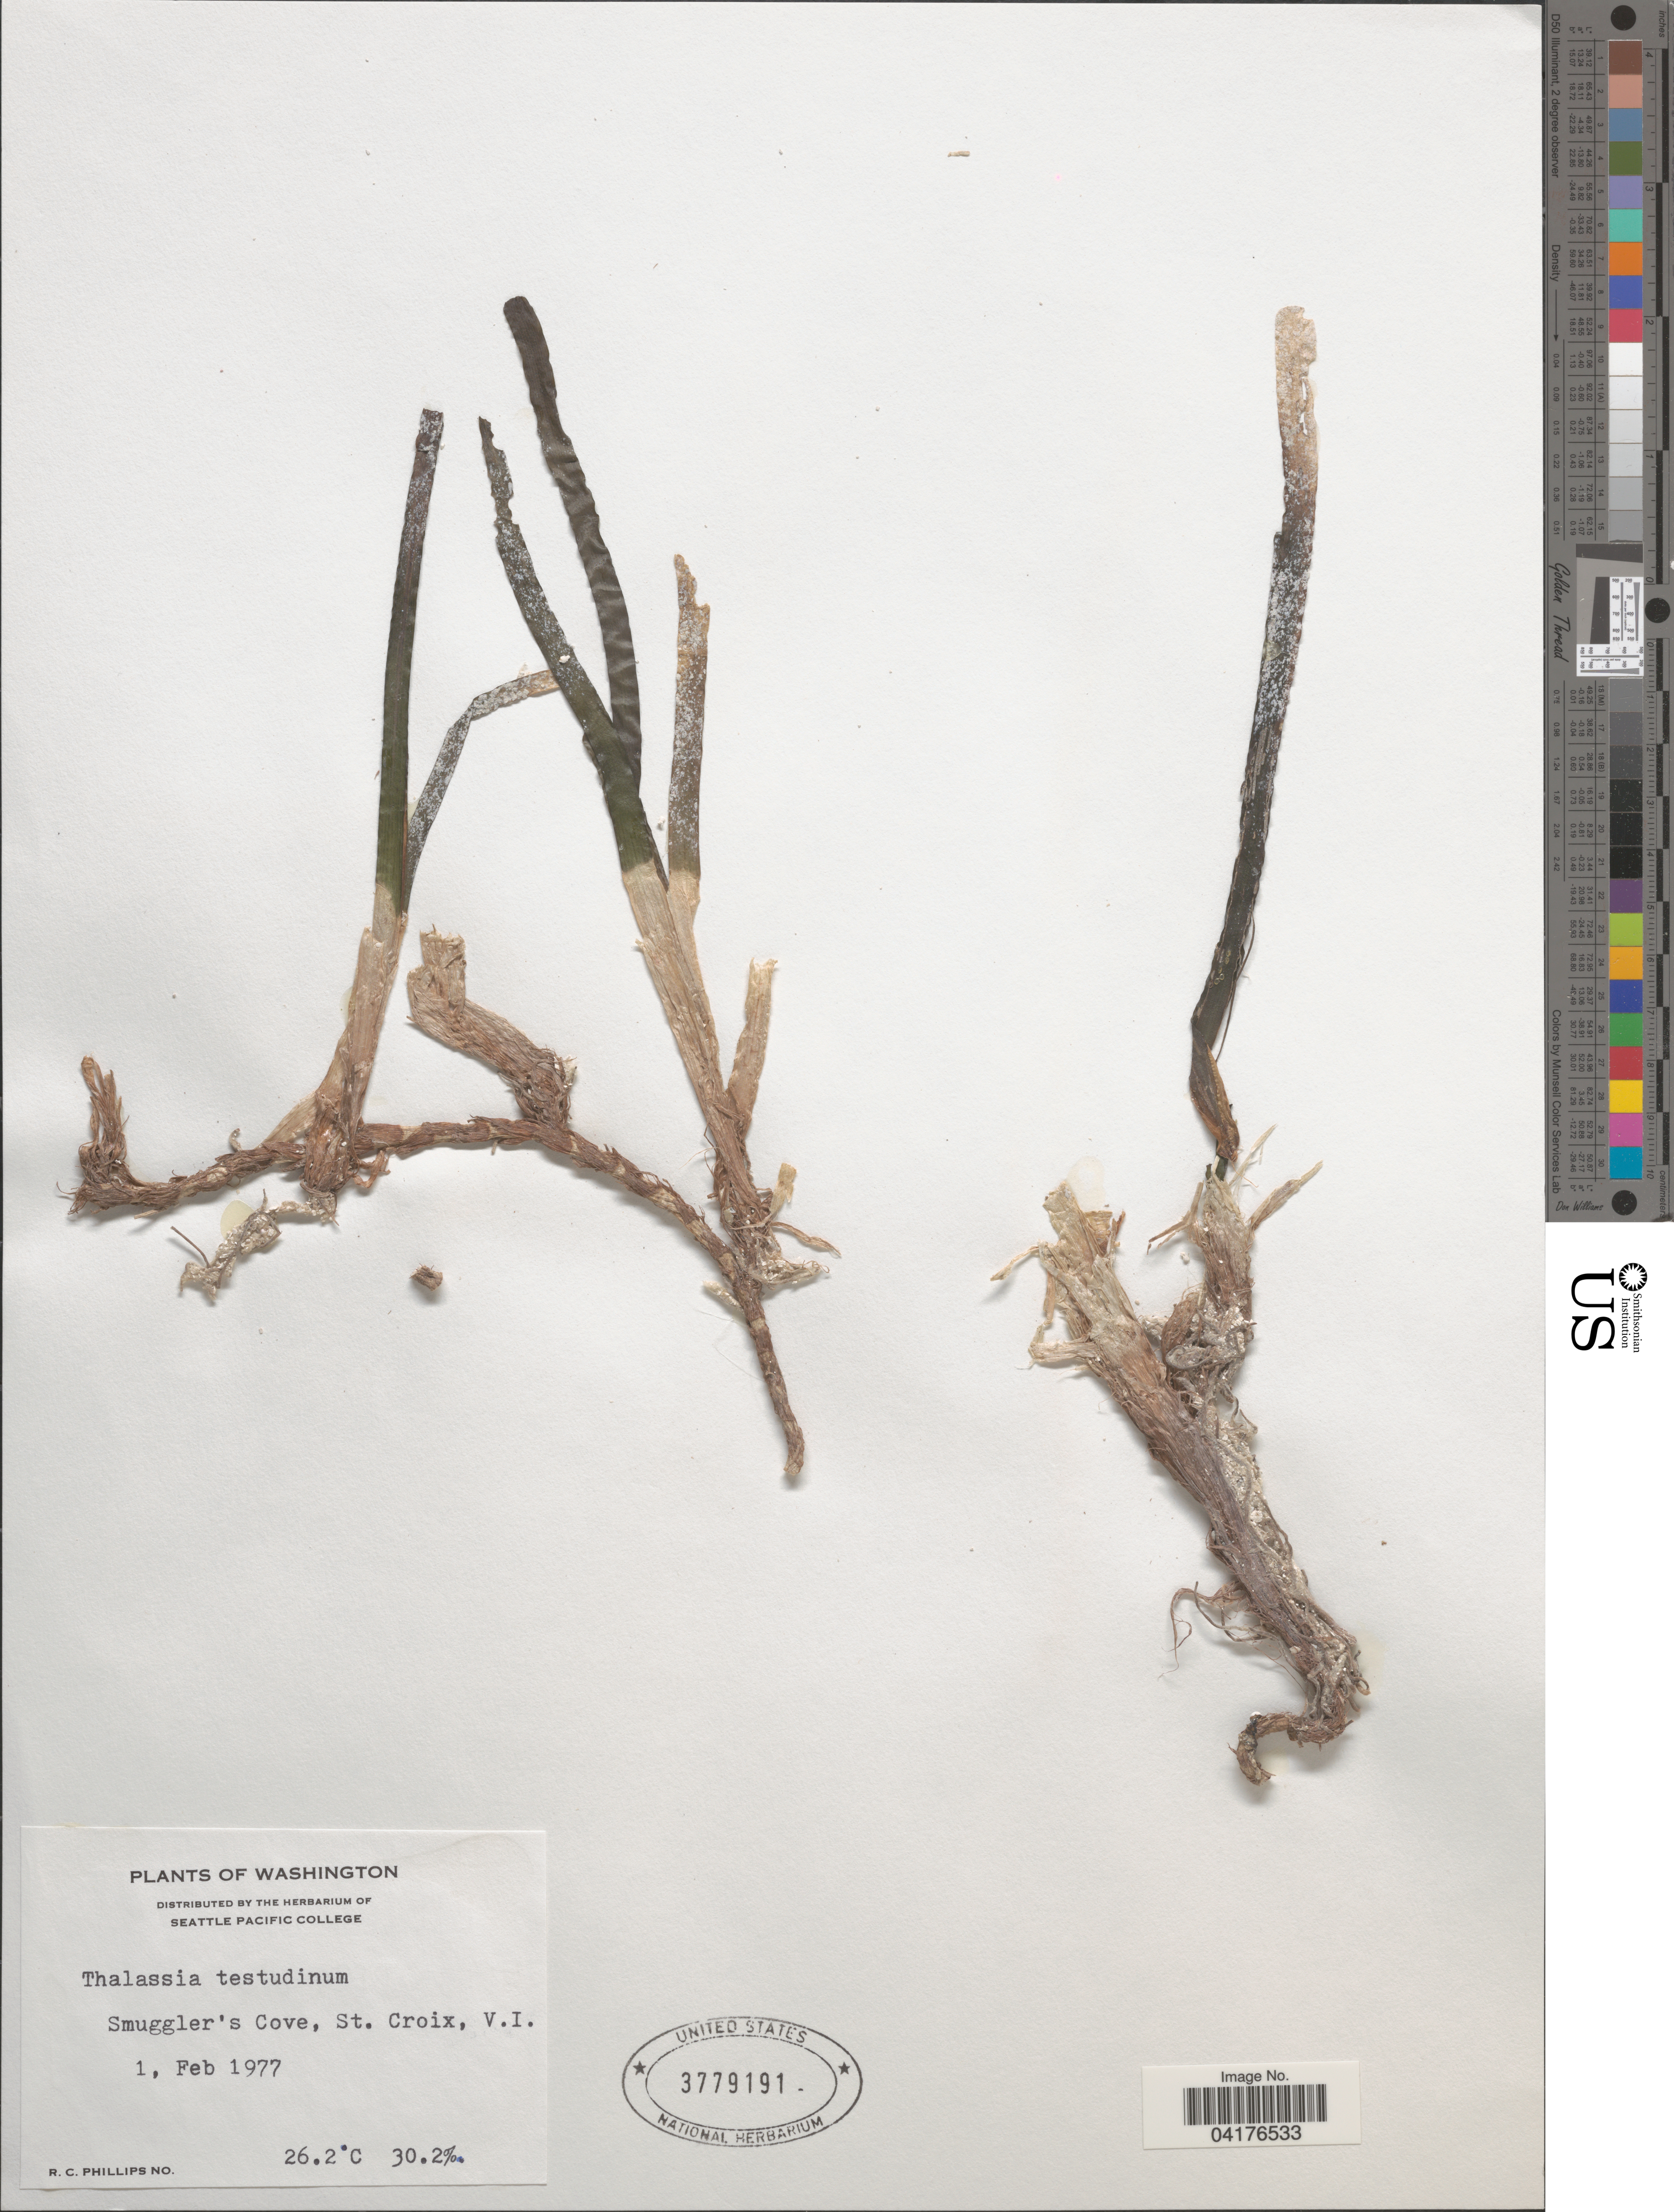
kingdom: Plantae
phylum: Tracheophyta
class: Liliopsida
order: Alismatales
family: Hydrocharitaceae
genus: Thalassia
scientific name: Thalassia testudinum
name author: Banks & Sol. ex K.D. Koenig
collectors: R. C. Phillips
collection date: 1977-02-01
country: U.S. Virgin Islands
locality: Smuggler's Cove, St. Croix, V.I.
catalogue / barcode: US 3779191